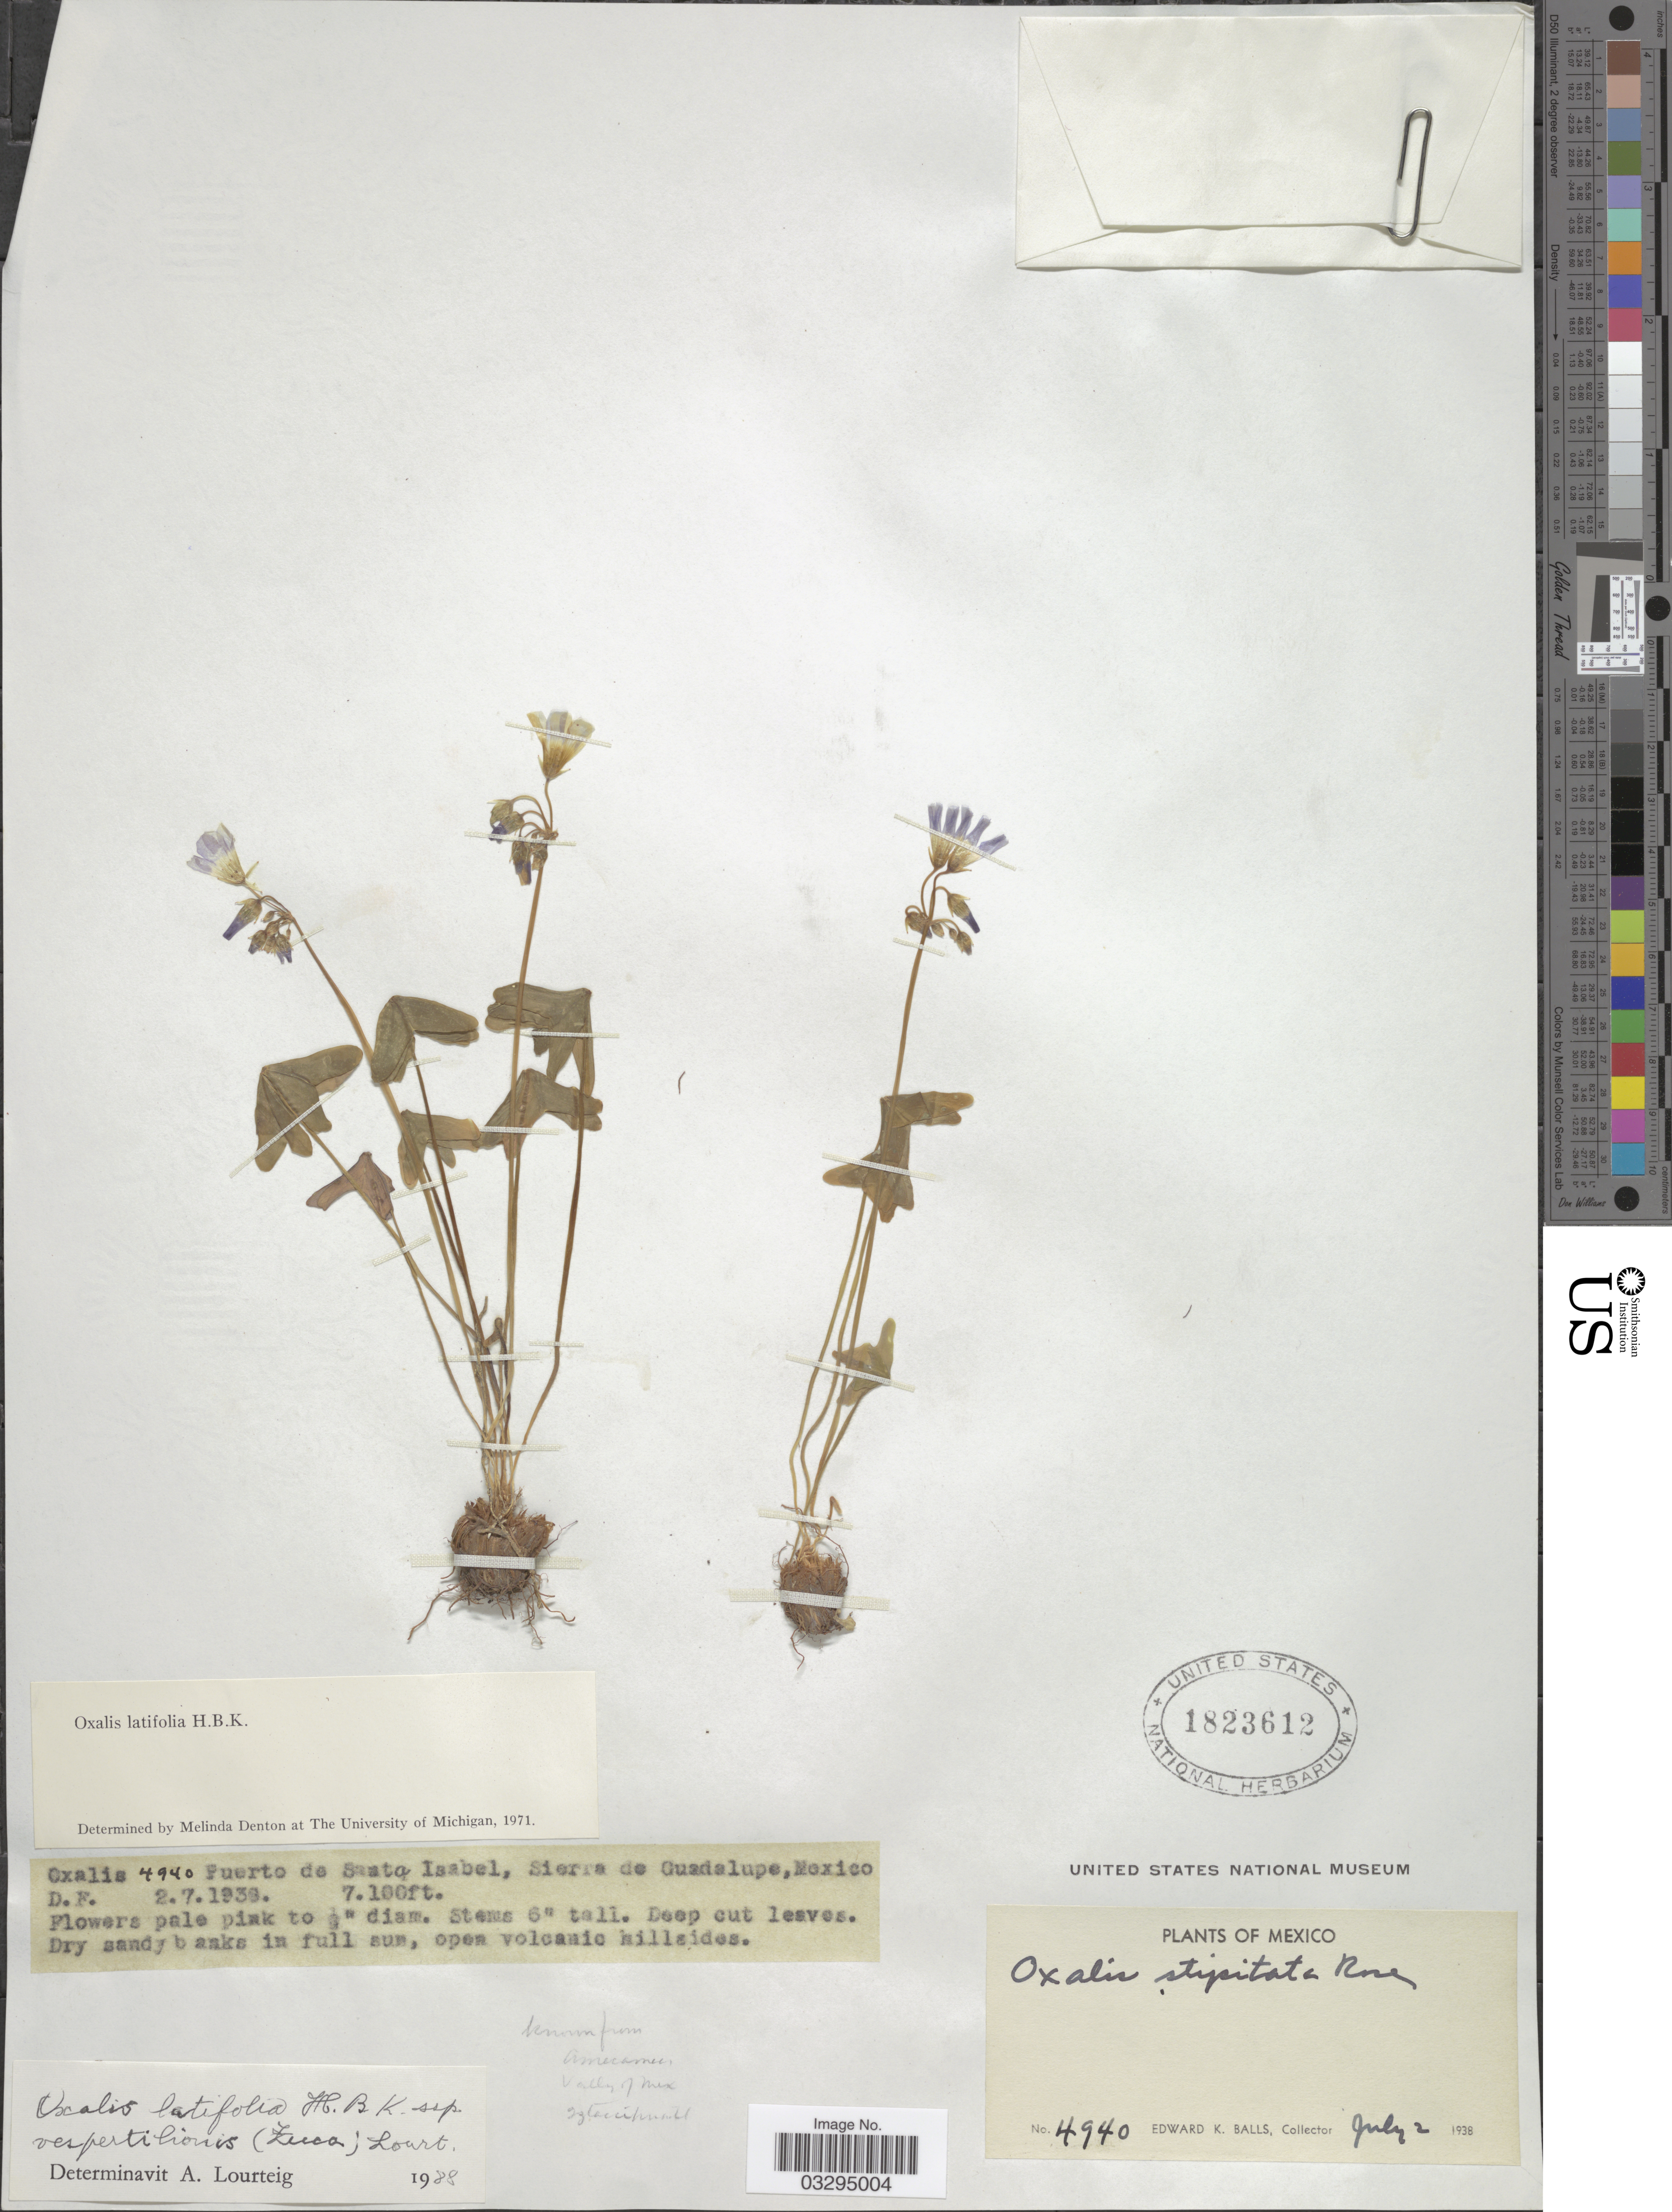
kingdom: Plantae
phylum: Tracheophyta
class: Magnoliopsida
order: Oxalidales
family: Oxalidaceae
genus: Oxalis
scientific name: Oxalis latifolia subsp. vespertilionis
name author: (Zucc.) Lourteig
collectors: E. K. Balls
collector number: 4940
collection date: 1939-07-02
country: Mexico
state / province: Baja California Norte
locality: Puerto de Santa Isabel, Sierra de Guadalupe.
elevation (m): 2164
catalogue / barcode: US 1823612